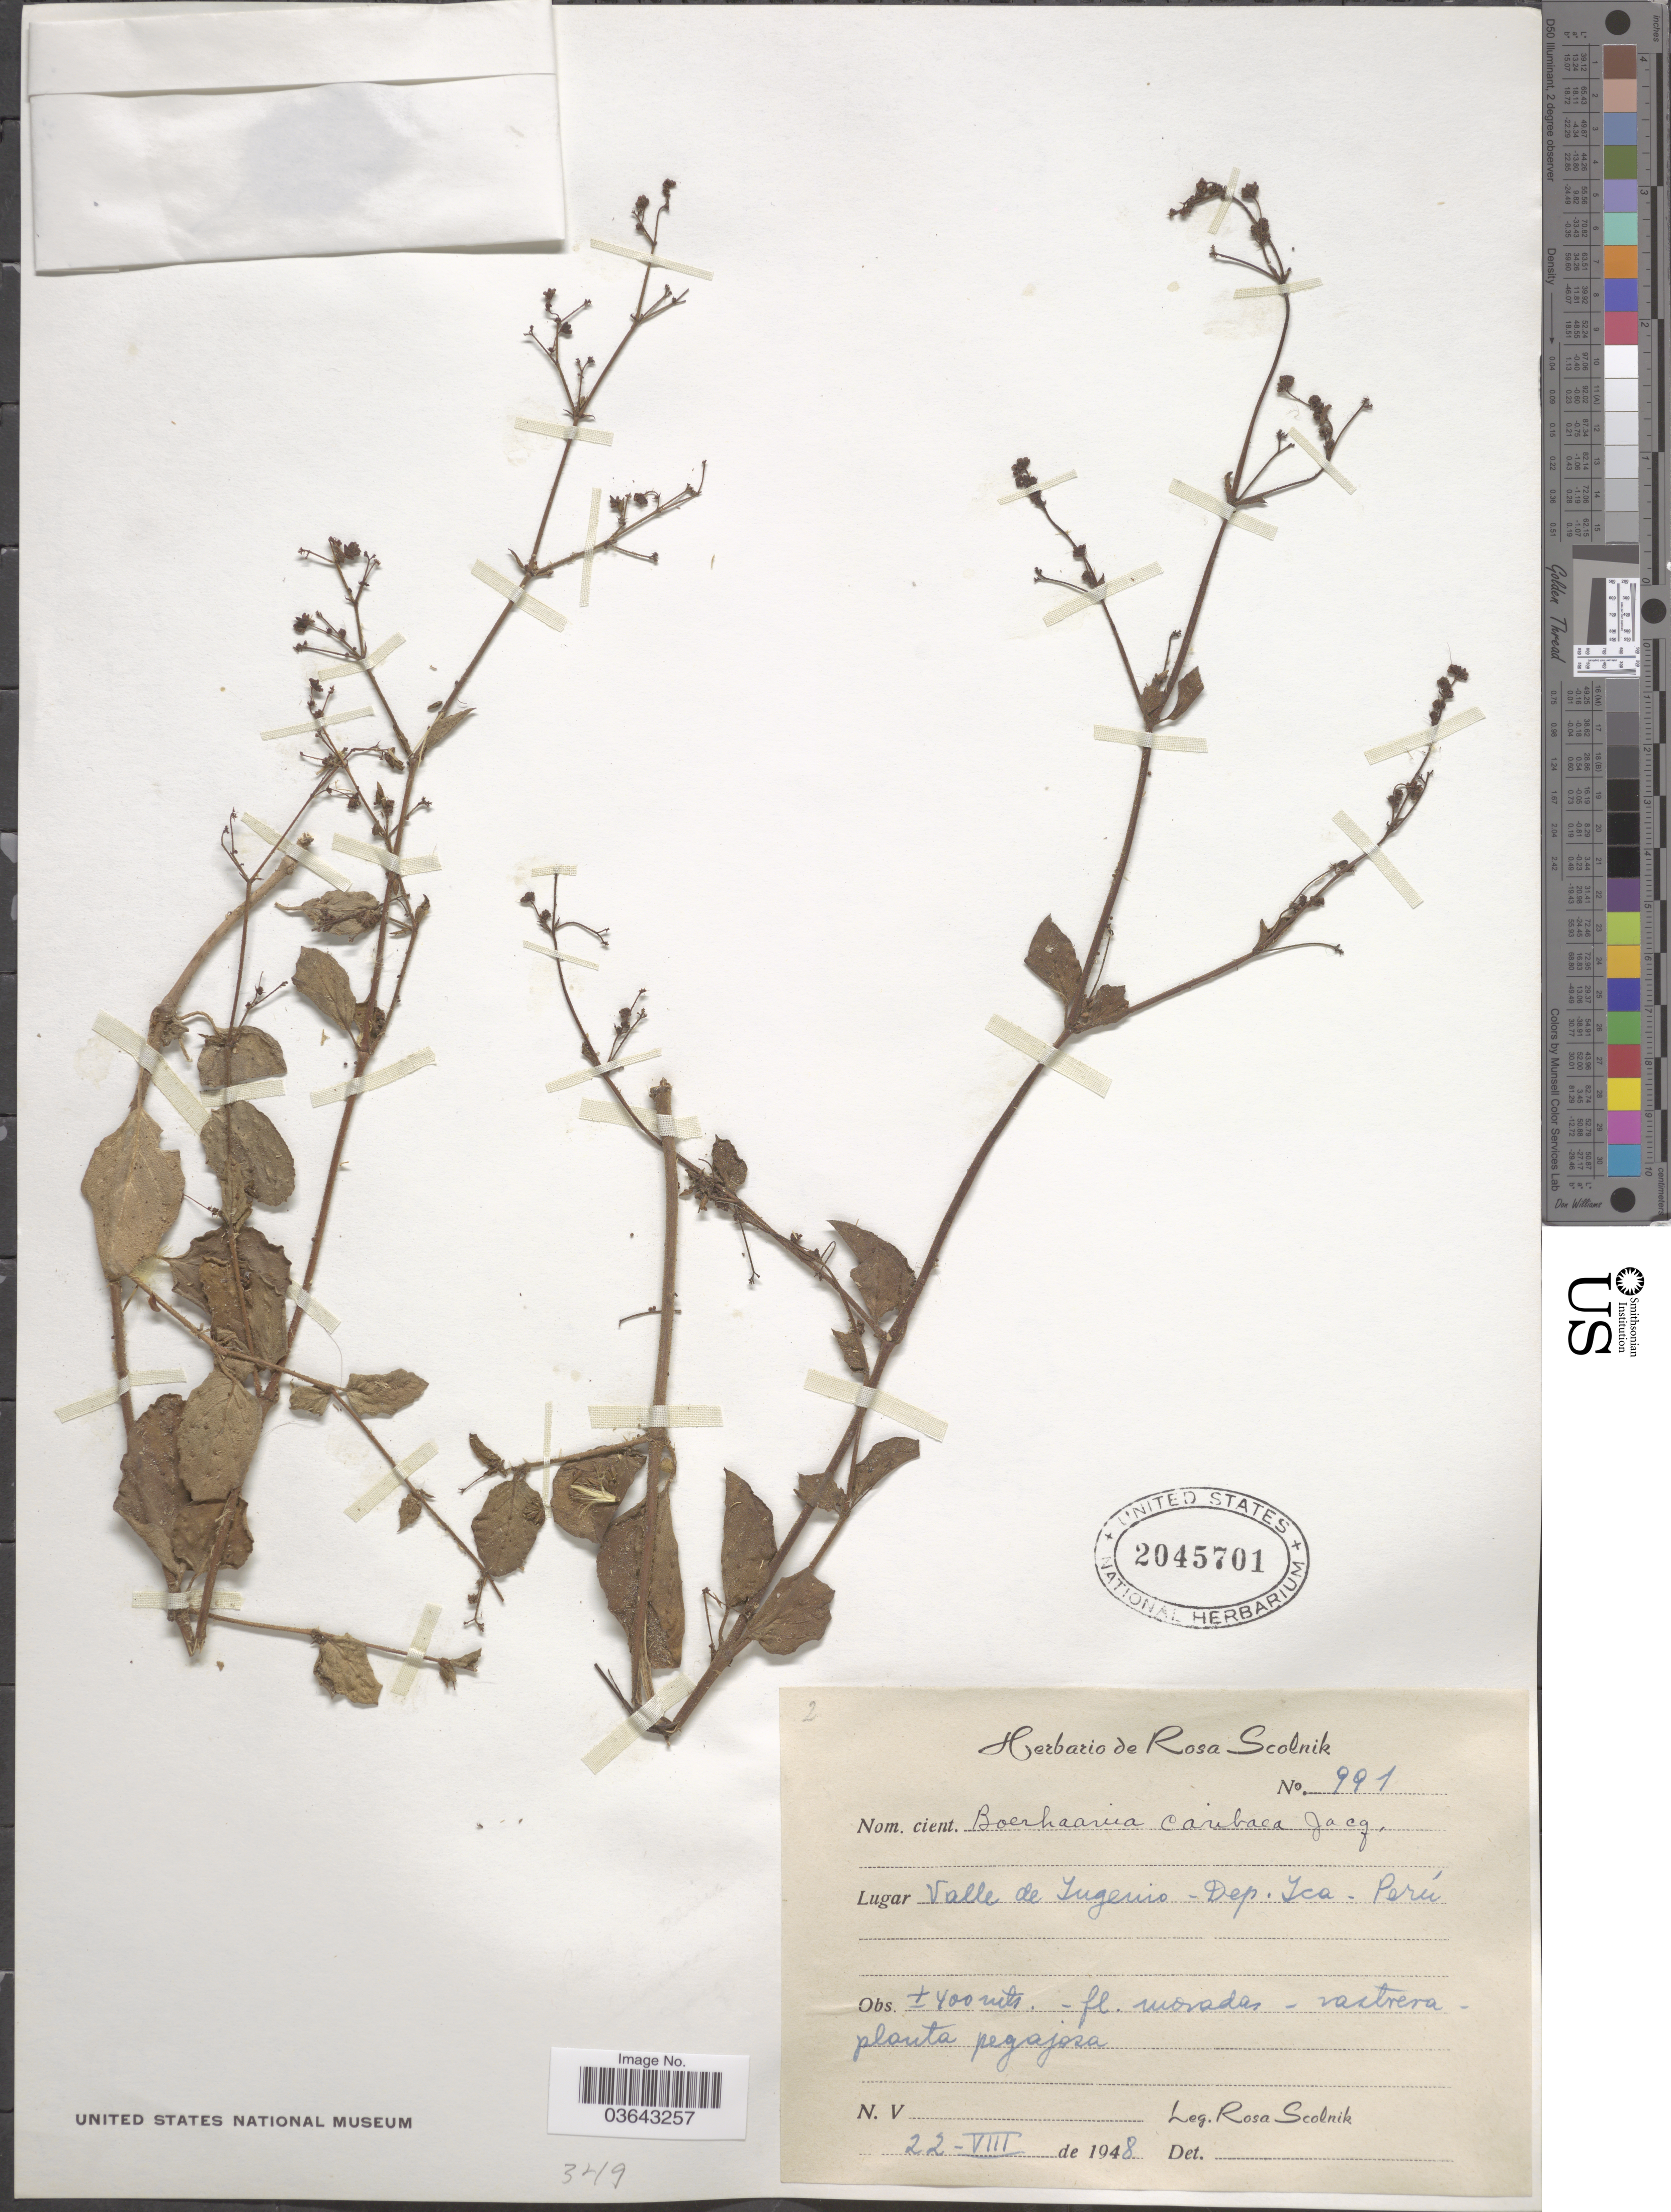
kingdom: Plantae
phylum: Tracheophyta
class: Magnoliopsida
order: Caryophyllales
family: Nyctaginaceae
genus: Boerhavia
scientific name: Boerhavia diffusa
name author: L.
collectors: R. Scolnik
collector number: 991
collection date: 1948-08-22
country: Peru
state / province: Ica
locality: Valle de Ingenio-Dep. Ica.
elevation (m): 400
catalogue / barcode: US 2045701